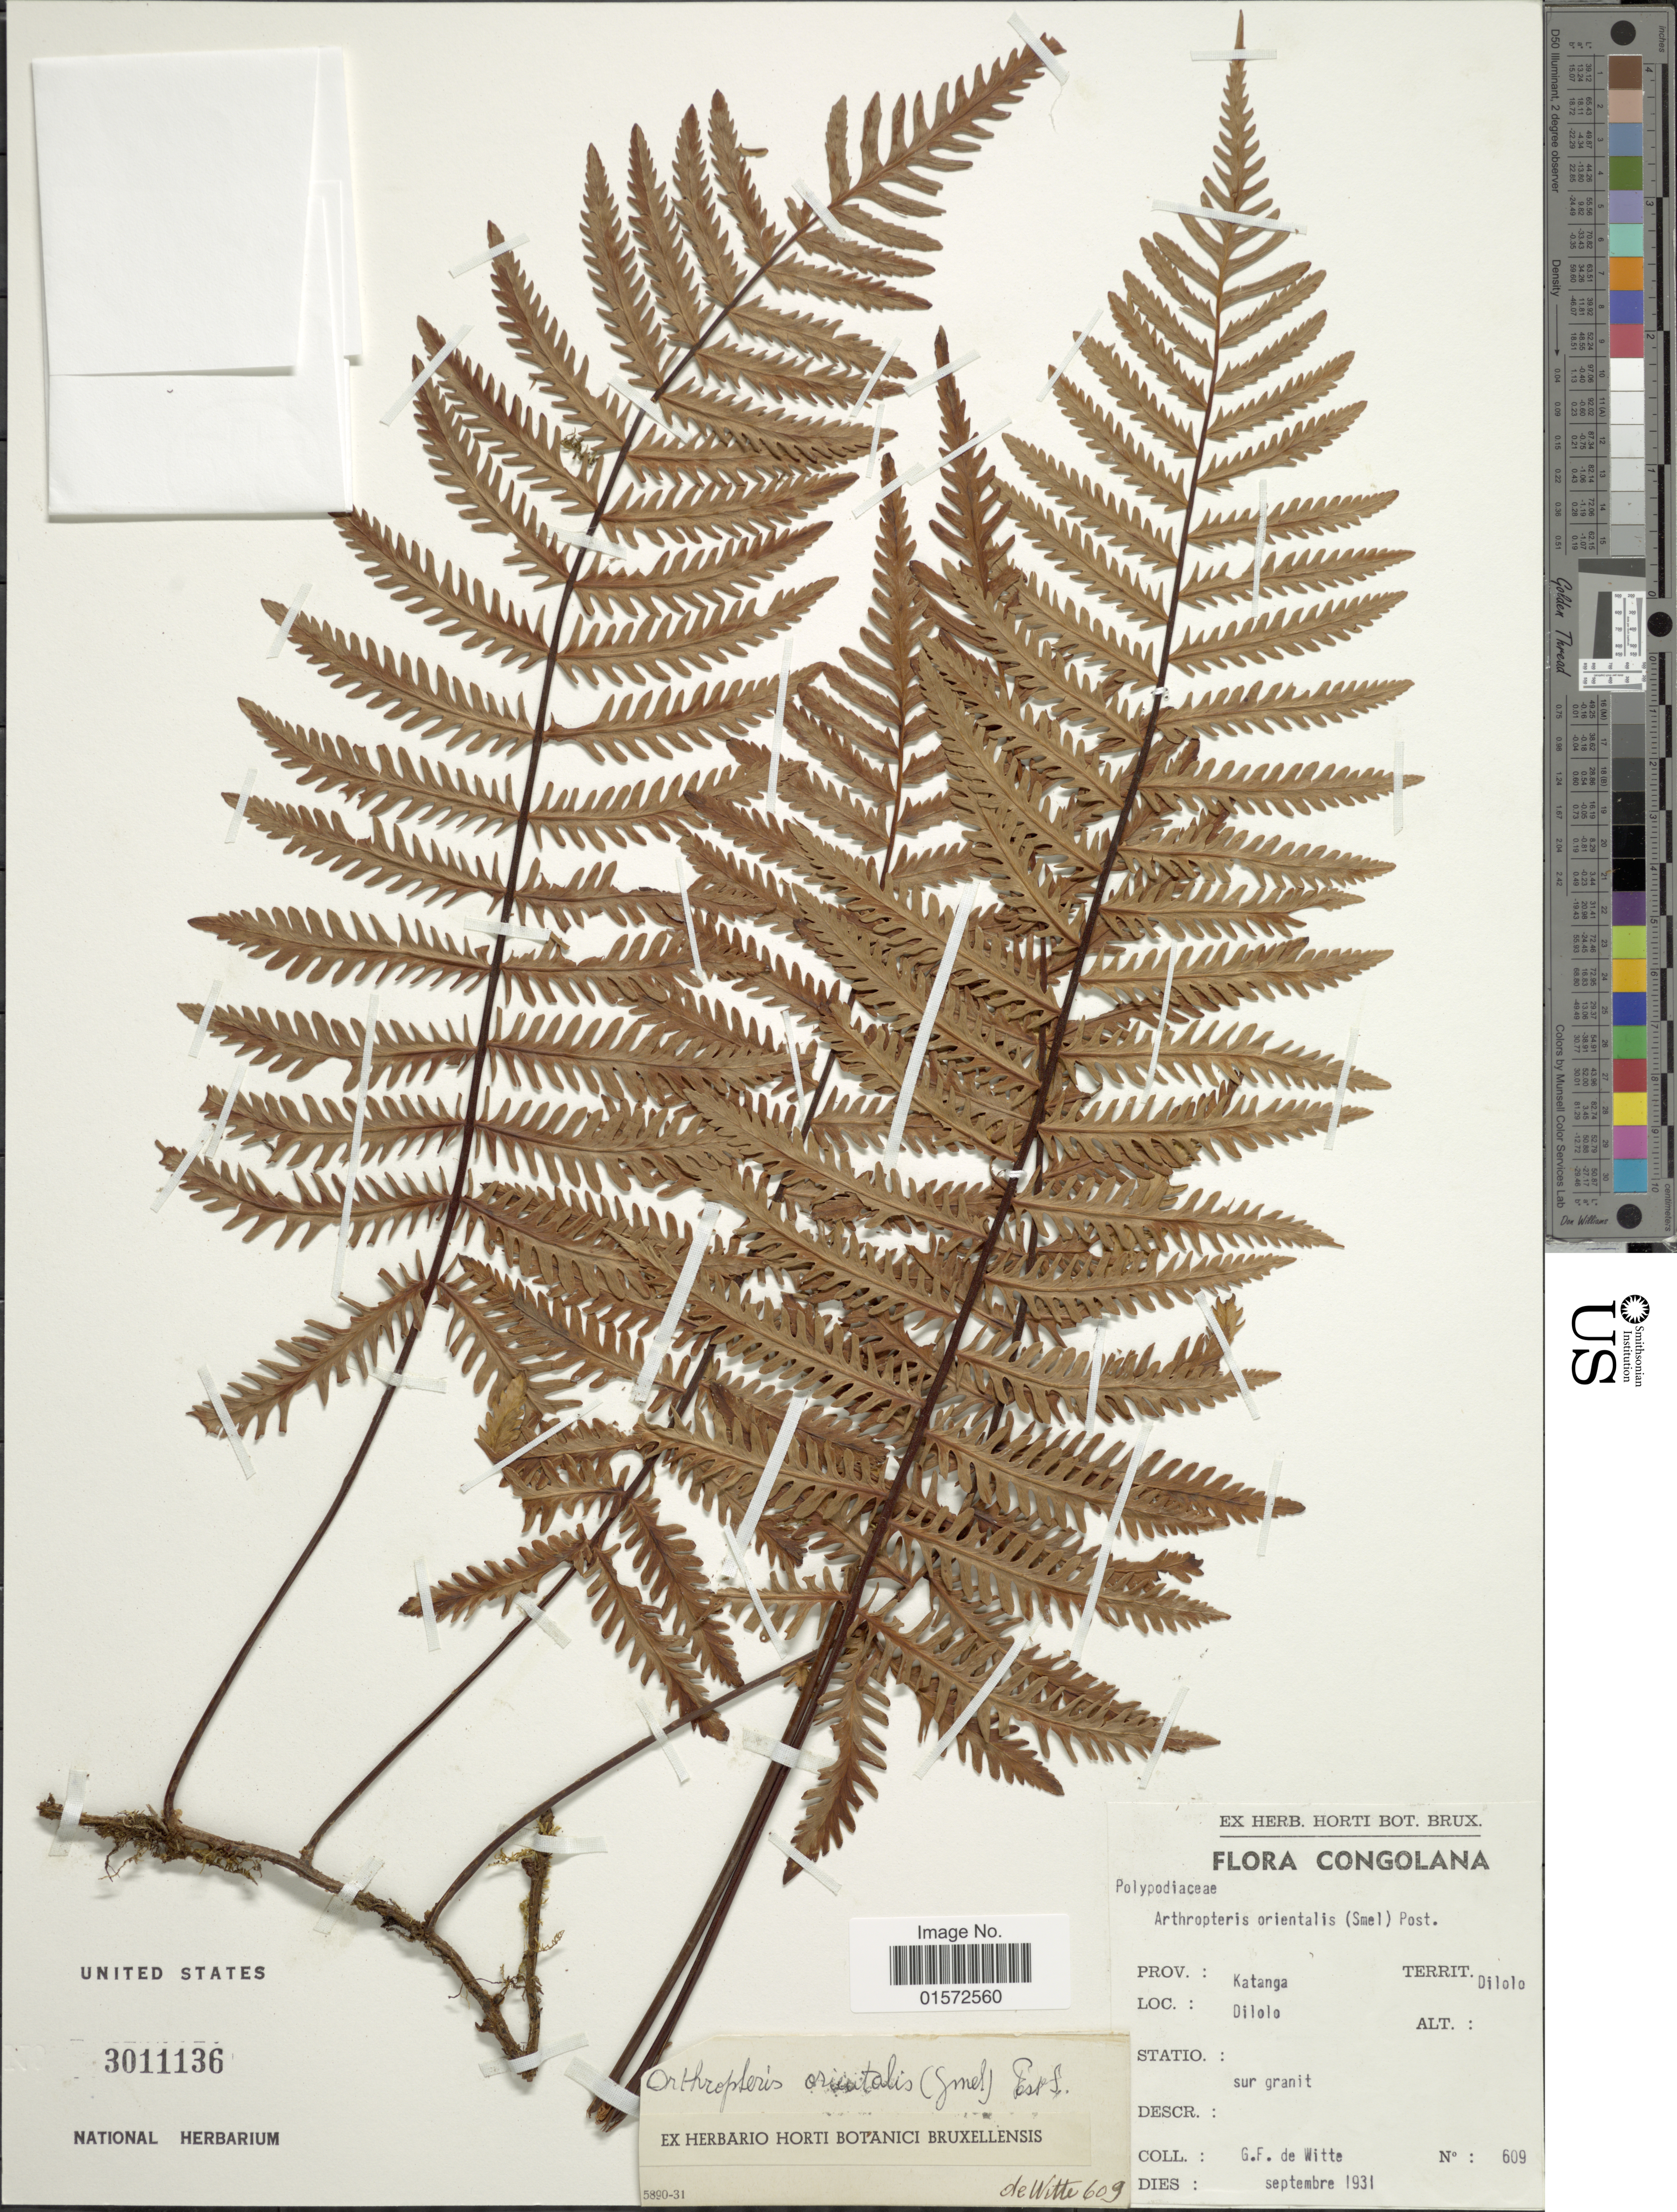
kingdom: Plantae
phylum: Tracheophyta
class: Polypodiopsida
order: Polypodiales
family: Tectariaceae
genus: Arthropteris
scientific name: Arthropteris orientalis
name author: (J.F. Gmel.) Posth.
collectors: G. de Witte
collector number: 609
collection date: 1931-09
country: Congo, Democratic Republic of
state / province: Lualaba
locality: Territ. Dilolo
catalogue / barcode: US 3011136